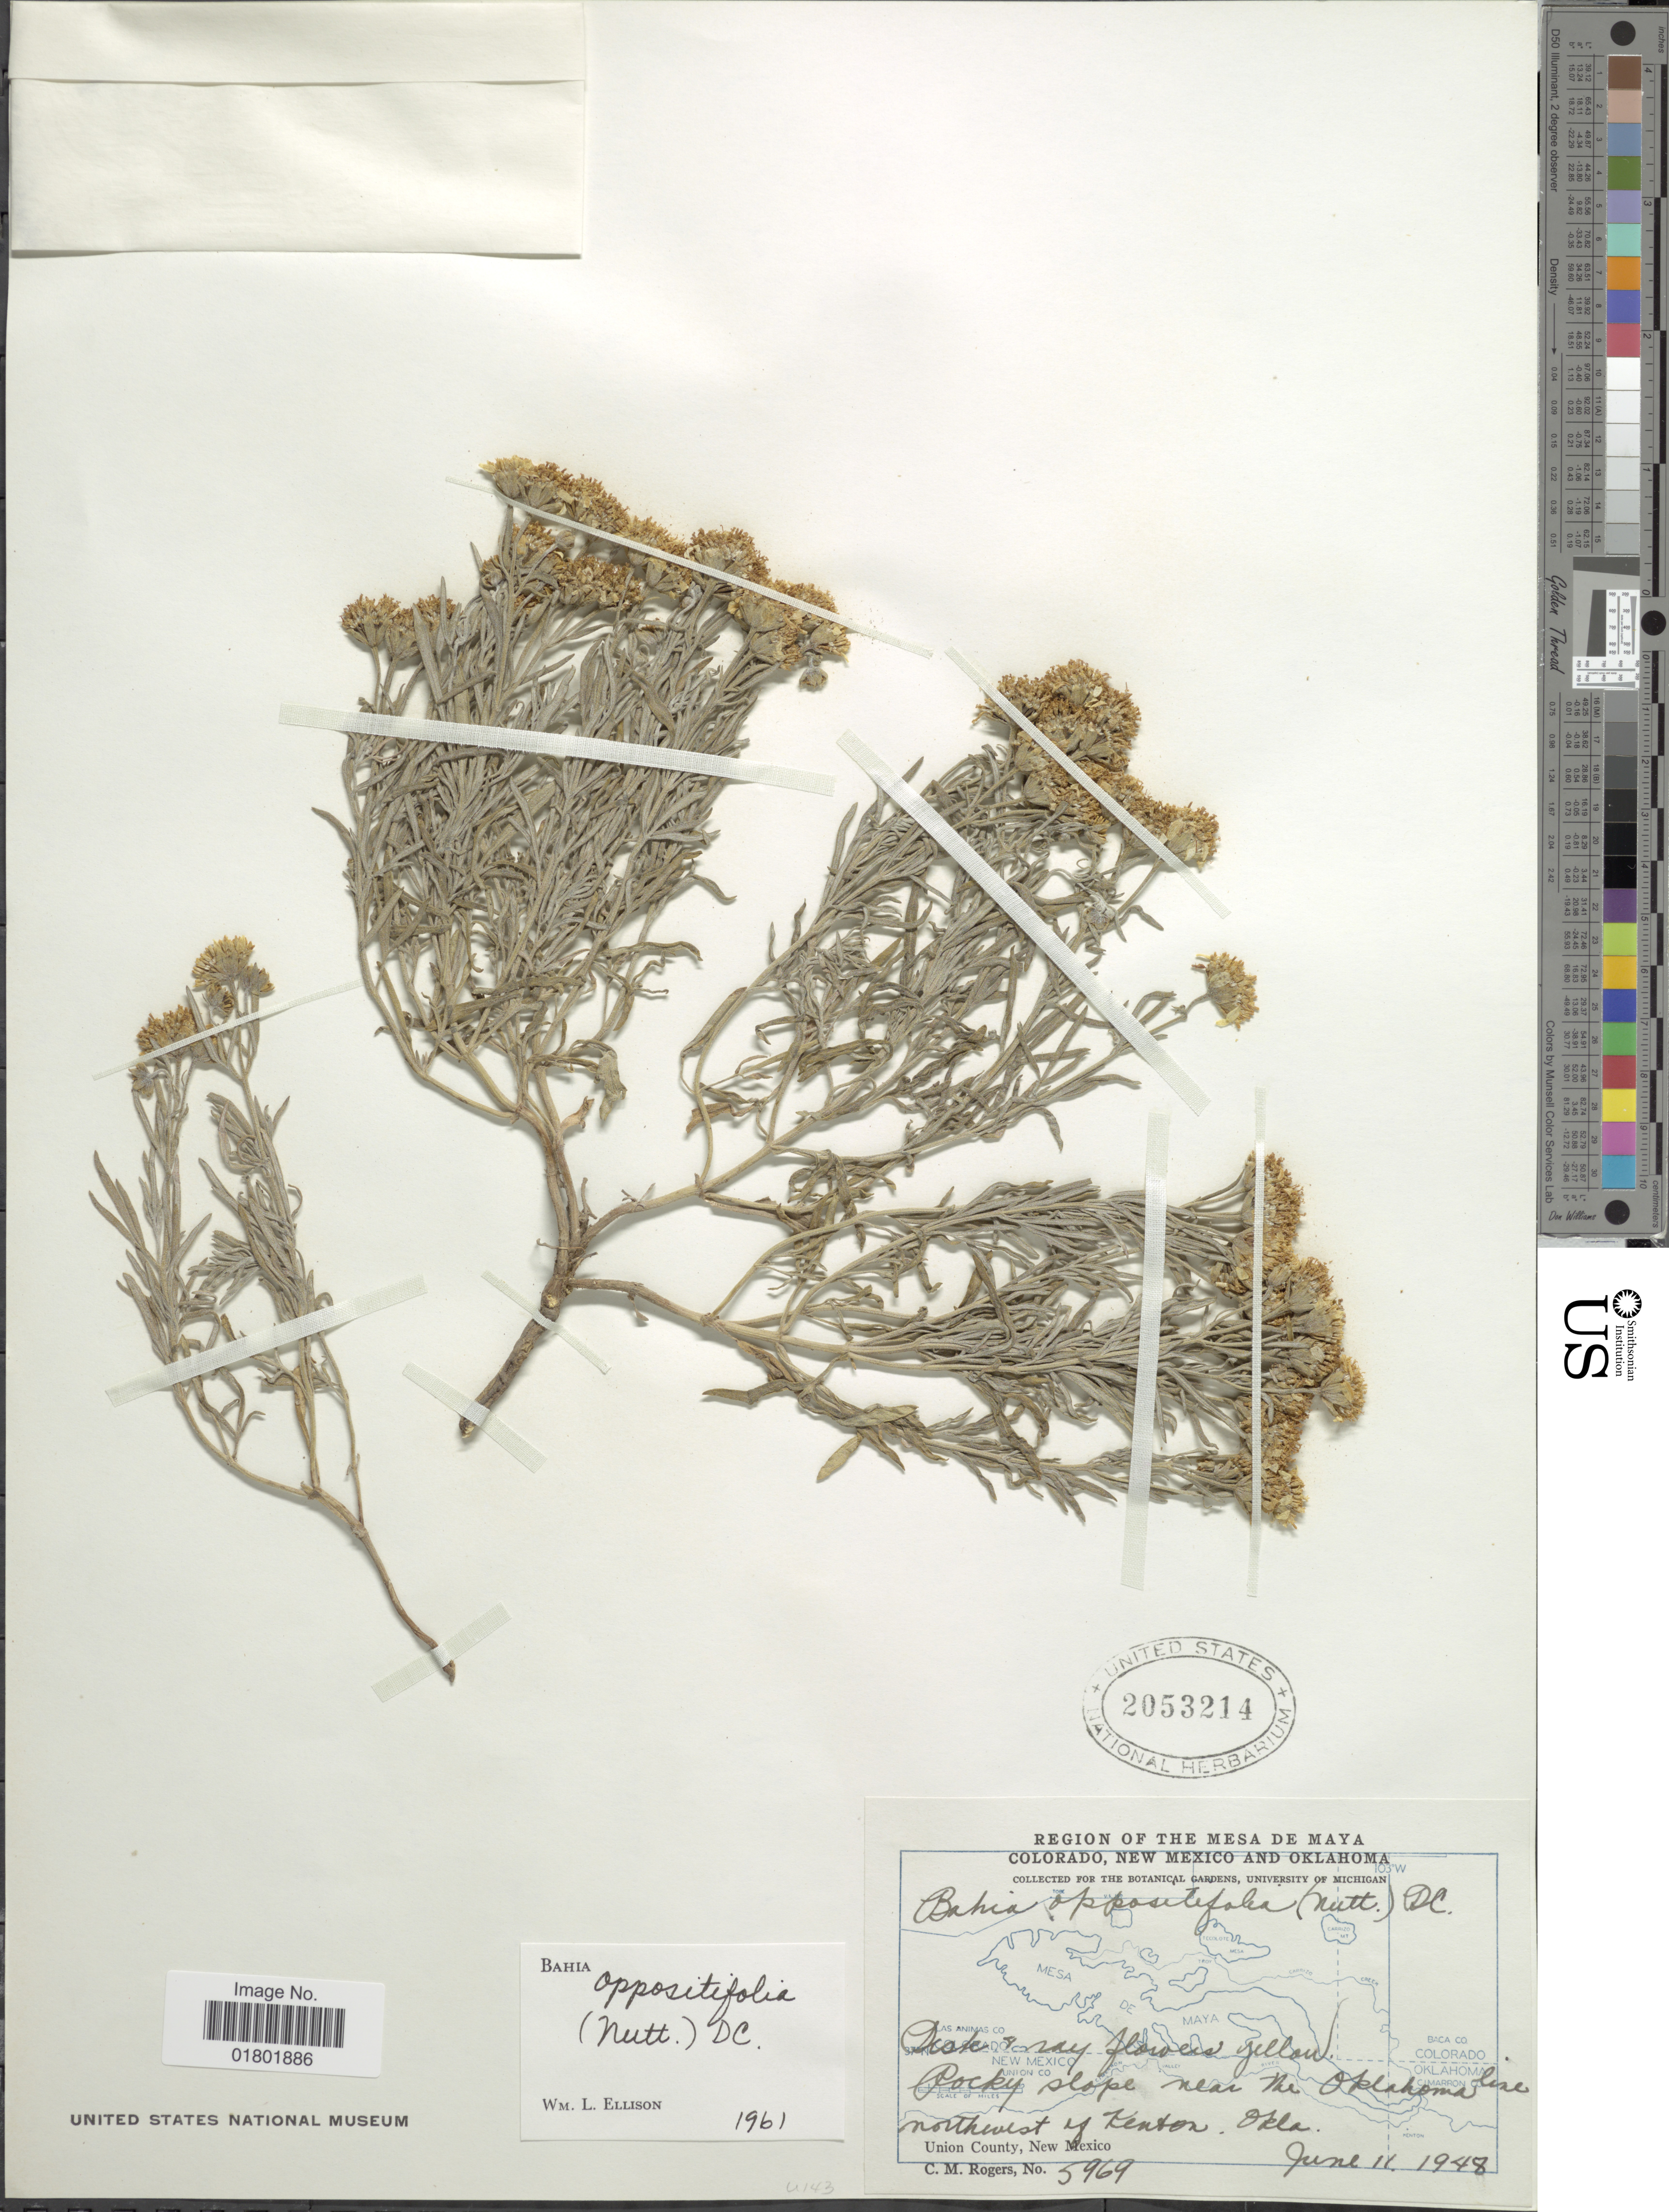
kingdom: Plantae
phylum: Tracheophyta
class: Magnoliopsida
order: Asterales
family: Asteraceae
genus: Bahia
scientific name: Bahia oppositifolia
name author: Nutt.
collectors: C. M. Rogers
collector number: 5969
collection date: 1948-06-11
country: United States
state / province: New Mexico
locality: Region of the Mesa de Maya, rocky slope near the Oklahoma line, northeast of Kenton, Union County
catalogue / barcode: US 2053214